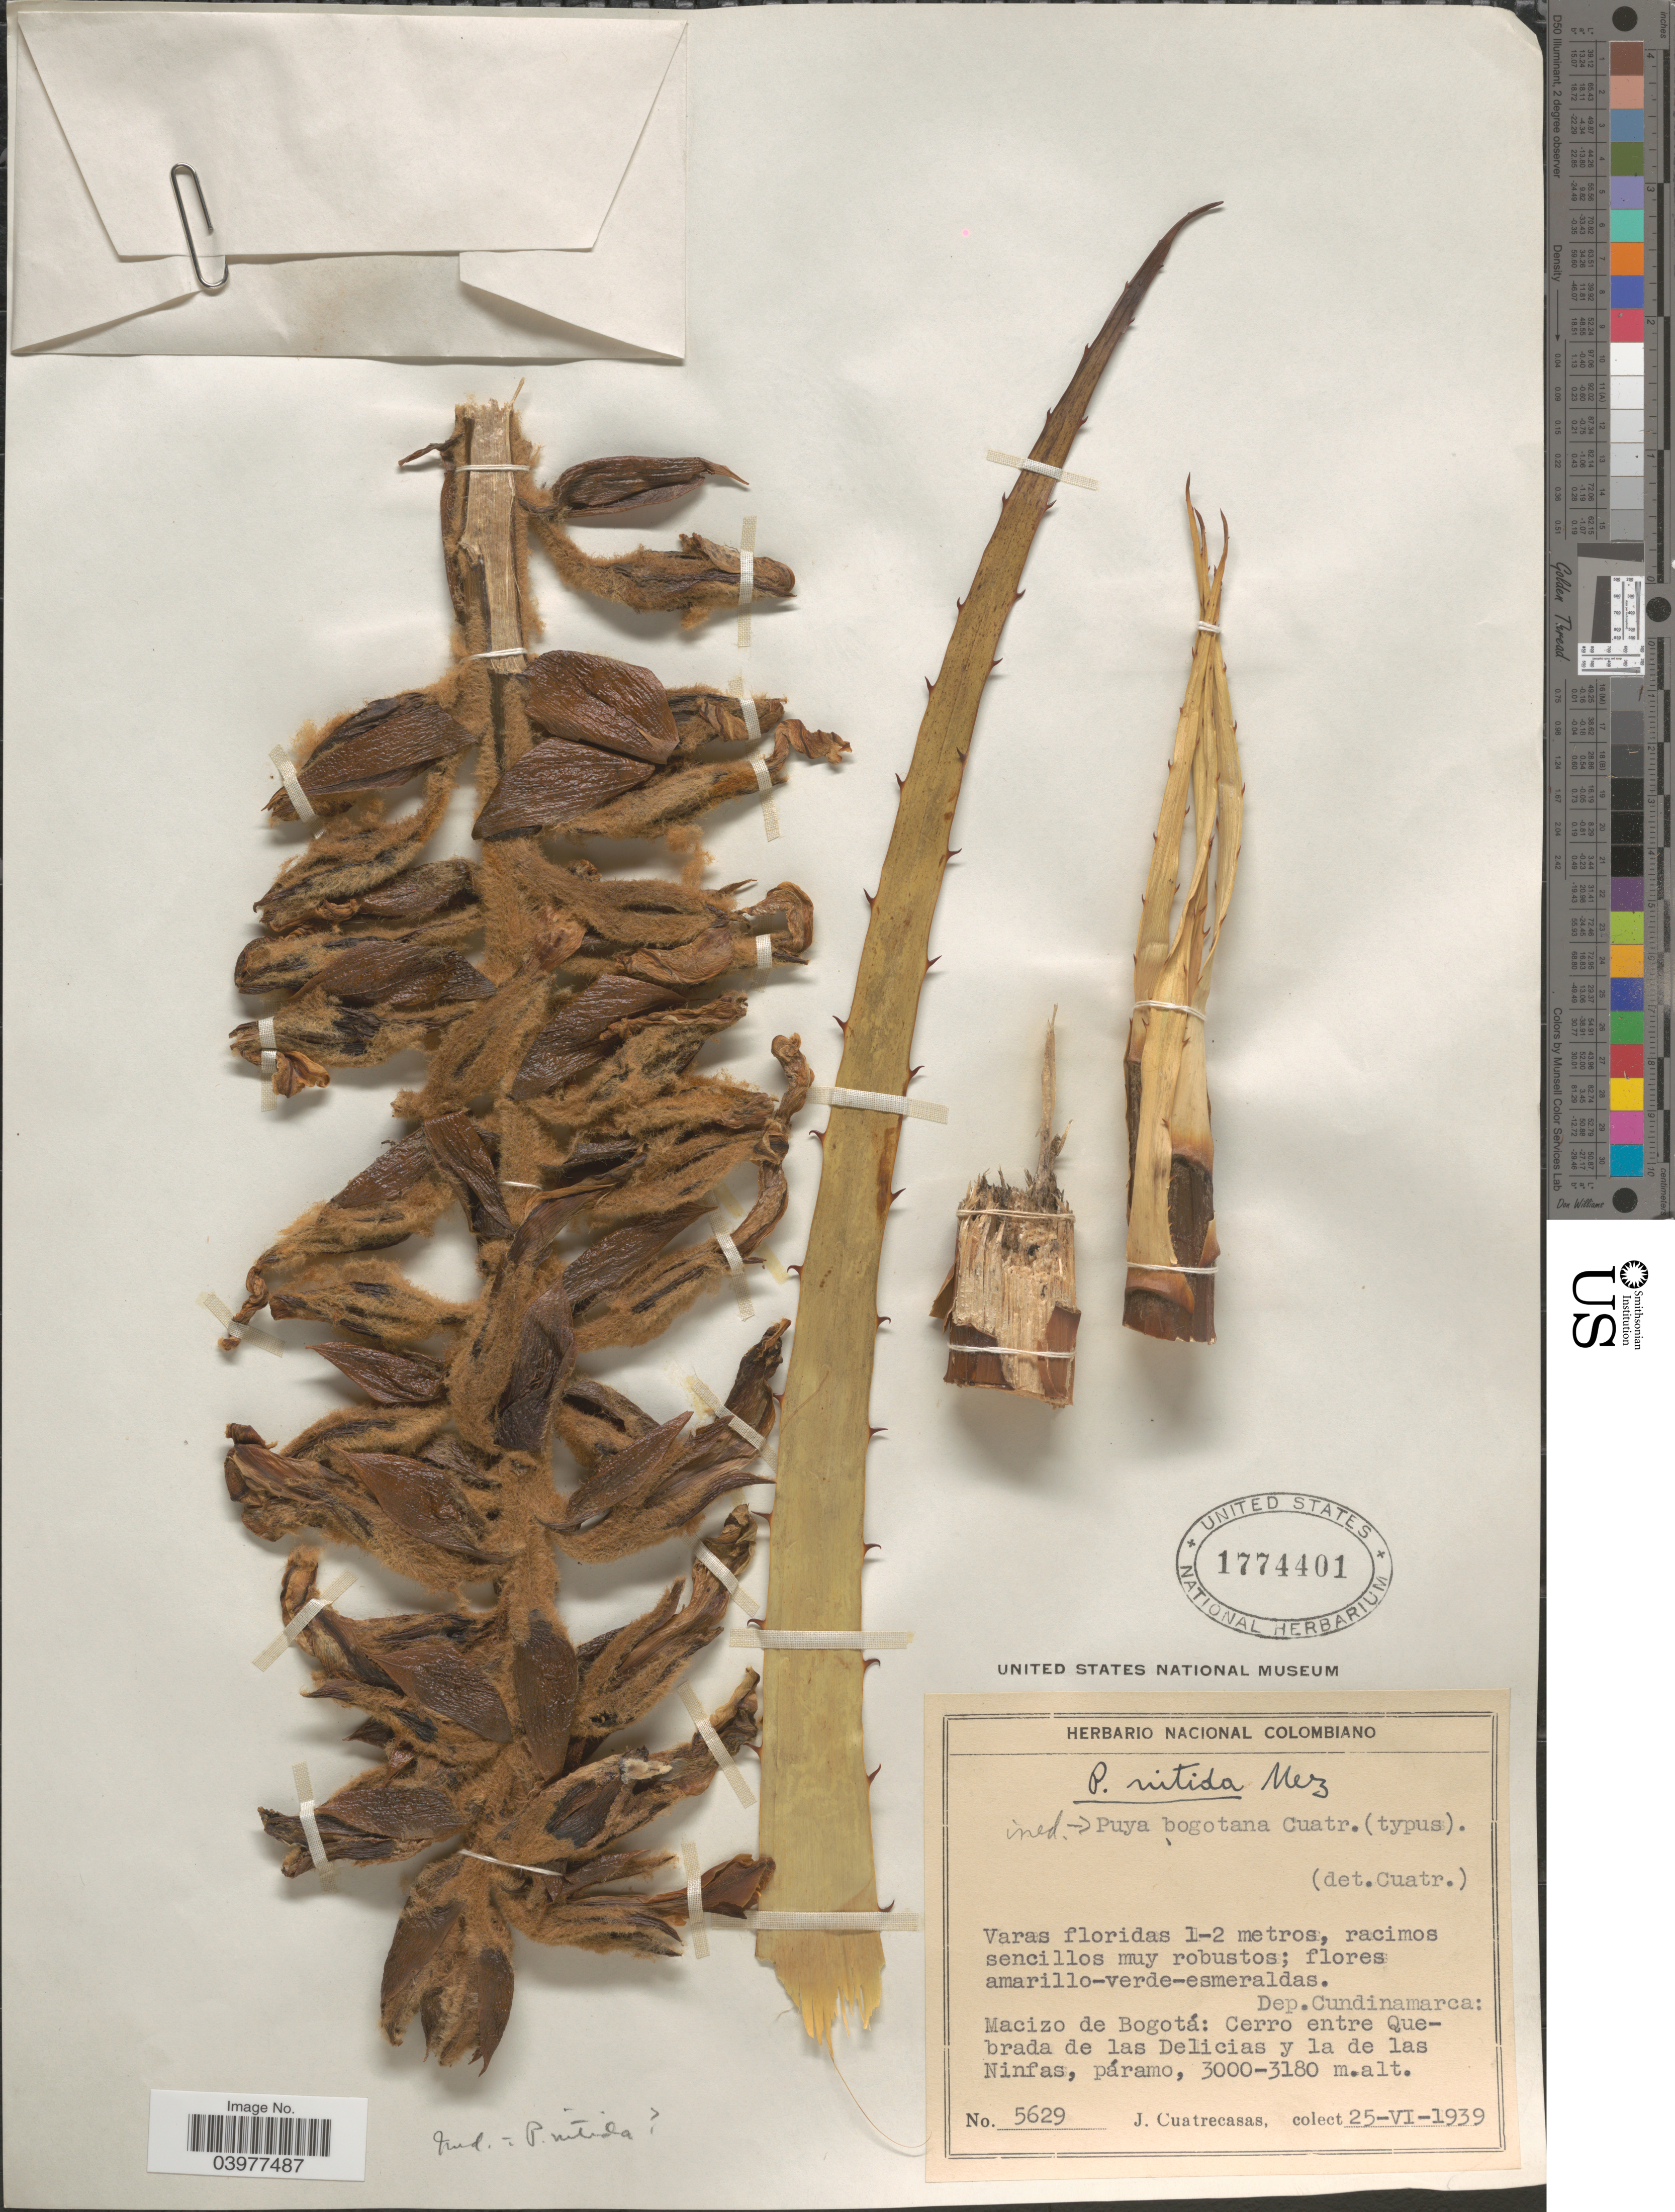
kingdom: Plantae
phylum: Tracheophyta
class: Liliopsida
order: Poales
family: Bromeliaceae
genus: Puya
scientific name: Puya nitida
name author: Mez in C. DC.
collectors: J. Cuatrecasas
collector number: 5629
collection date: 1939-06-25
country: Colombia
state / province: Cundinamarca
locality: Dep. Cundinamarca: Macizo de Bogotá: Cerro entre Quebrada de las Delicias y la de las Ninfas, páramo.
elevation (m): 3000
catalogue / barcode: US 1774401